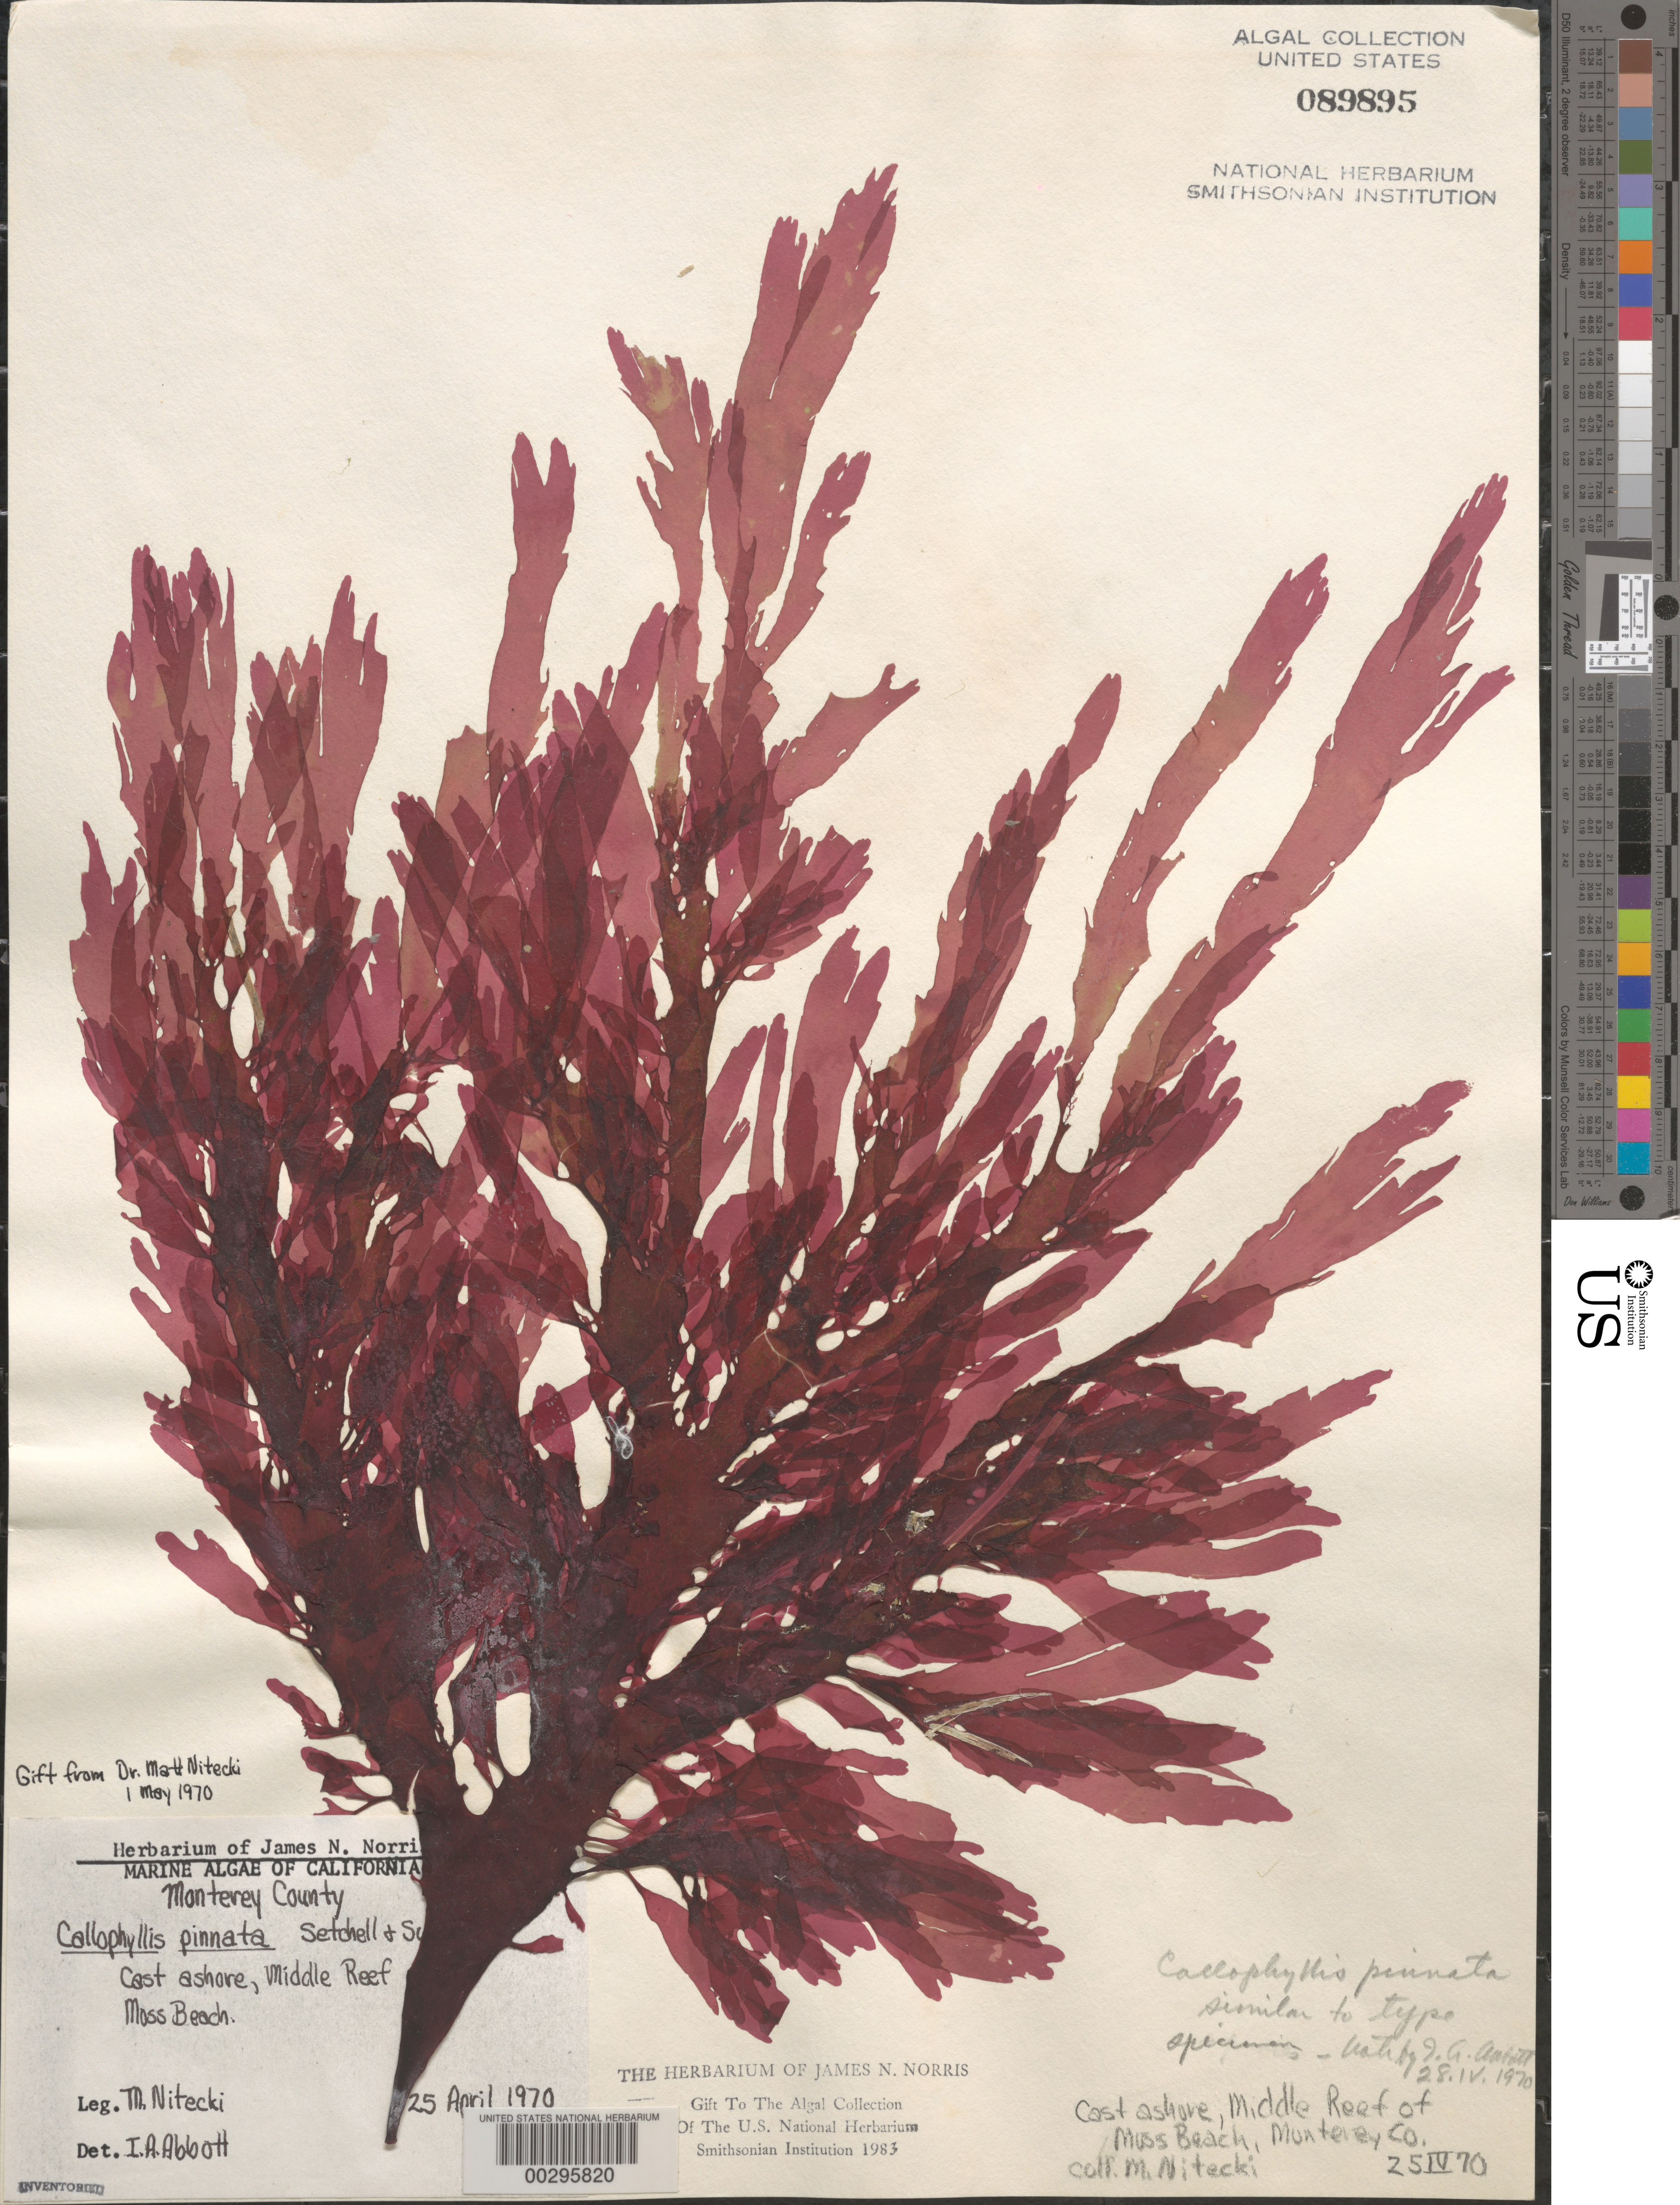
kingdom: Plantae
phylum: Rhodophyta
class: Florideophyceae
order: Gigartinales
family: Kallymeniaceae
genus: Callophyllis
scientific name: Callophyllis pinnata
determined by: Abbott, Isabella A.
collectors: M. Nitecki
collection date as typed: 25 Apr 1970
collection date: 1970-04-25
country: United States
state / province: California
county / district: Monterey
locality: Middle Reef of Moss Beach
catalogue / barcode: US 89895